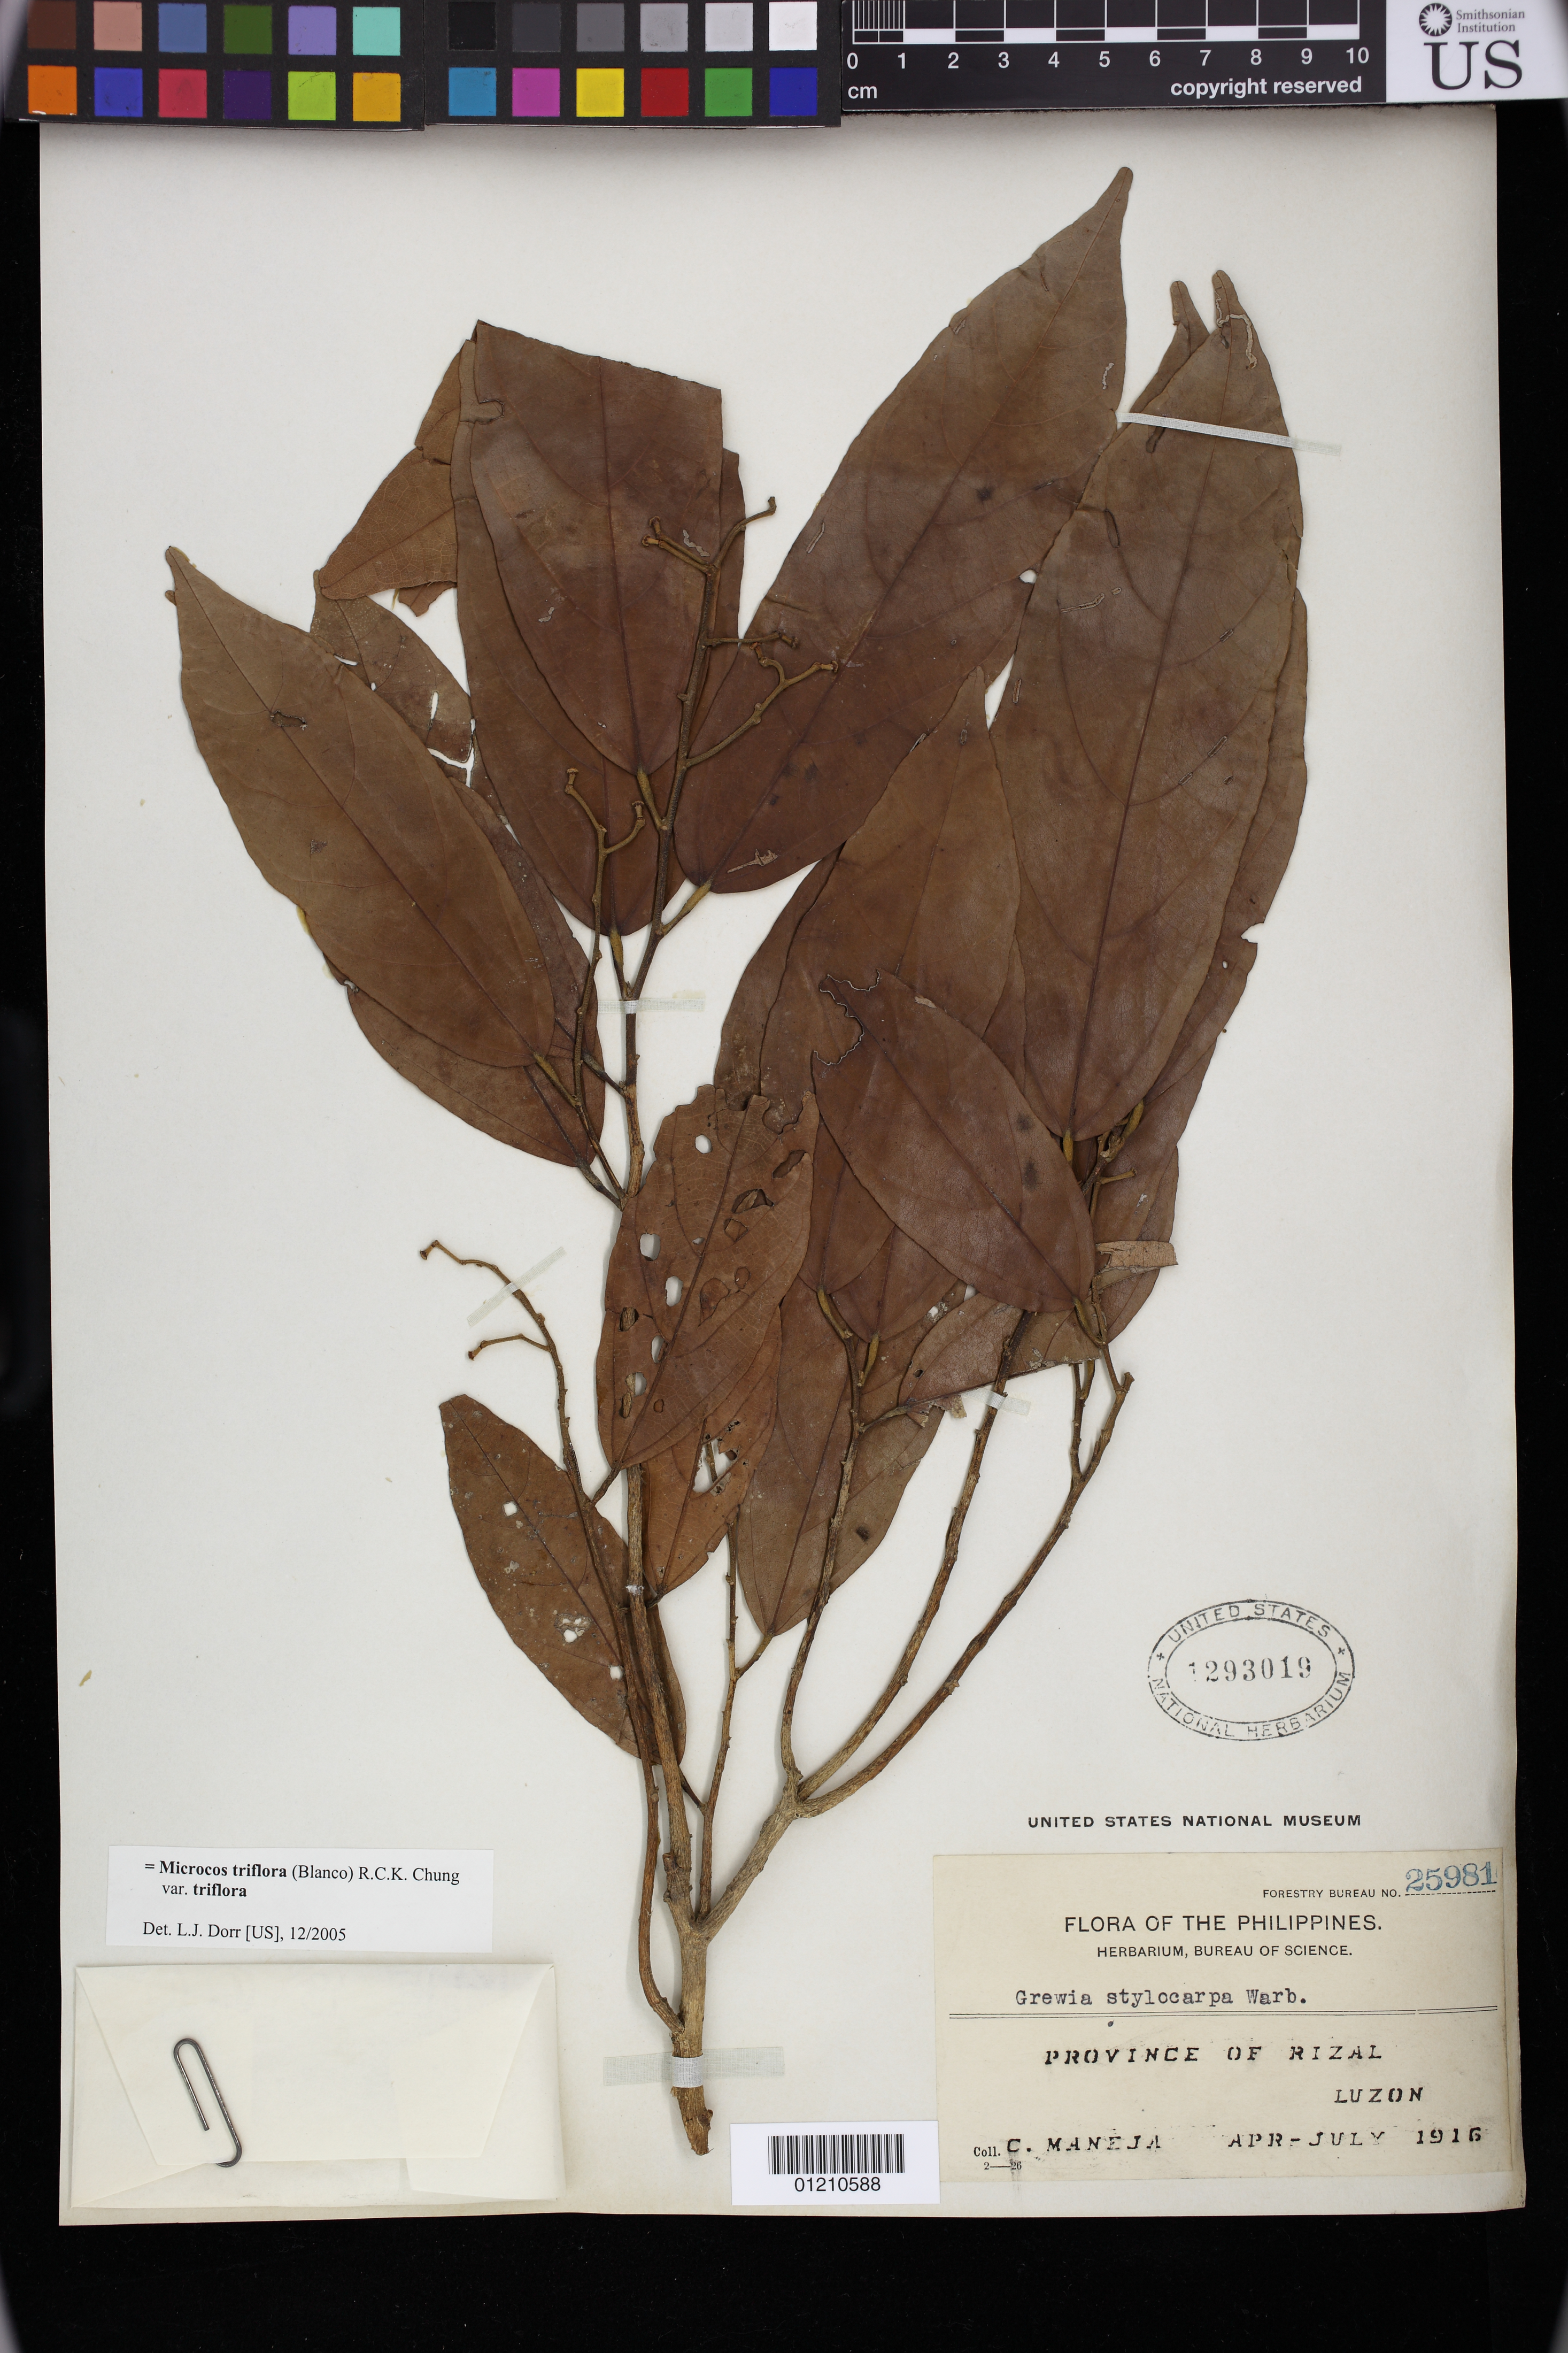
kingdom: Plantae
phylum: Tracheophyta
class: Magnoliopsida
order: Malvales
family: Malvaceae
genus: Microcos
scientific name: Microcos triflora var. triflora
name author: (Blanco) R.C.K. Chung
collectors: C. Maneja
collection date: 1916-04/1916-07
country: Philippines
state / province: Calabarzon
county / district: Rizal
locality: Luzon.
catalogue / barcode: US 1293019